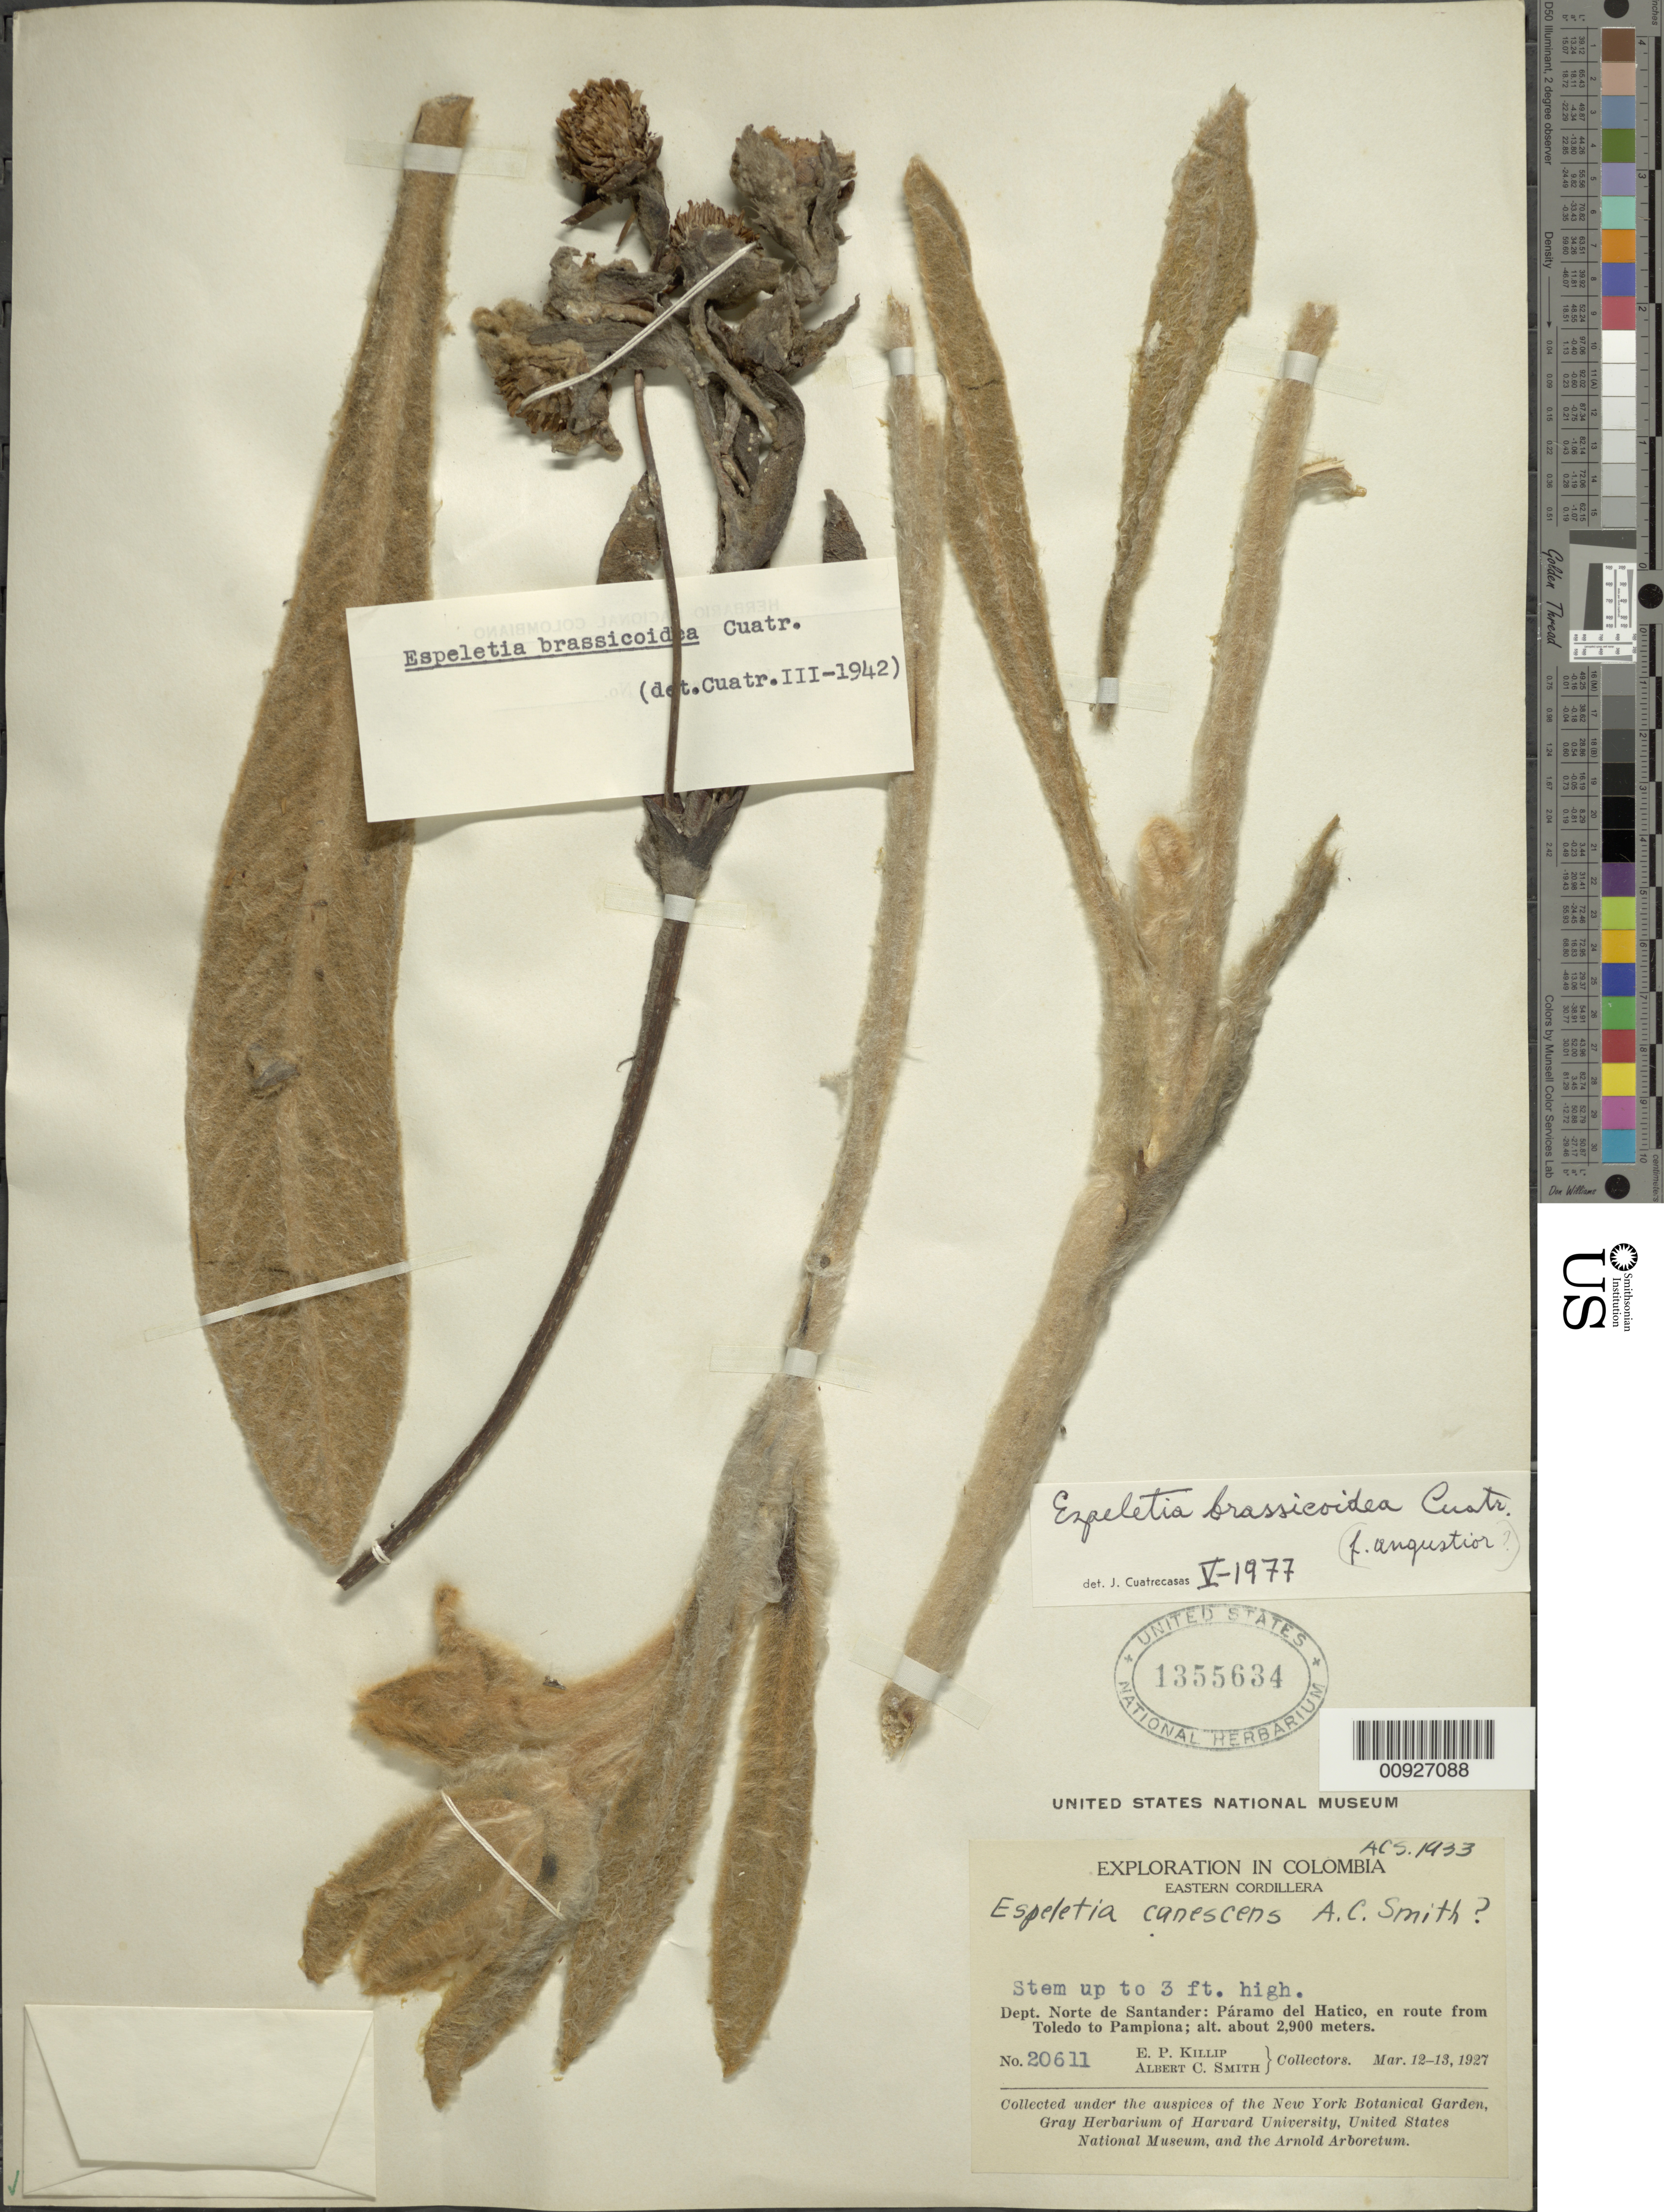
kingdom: Plantae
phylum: Tracheophyta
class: Magnoliopsida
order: Asterales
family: Asteraceae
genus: Espeletia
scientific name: Espeletia brassicoidea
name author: Cuatrec.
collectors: E. P. Killip & A. C. Smith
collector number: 20611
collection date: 1927-03-12/1927-03-13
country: Colombia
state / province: Norte de Santander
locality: Páramo del Hatico. En route from Toledo to Pamplona.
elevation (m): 2900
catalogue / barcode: US 1355634